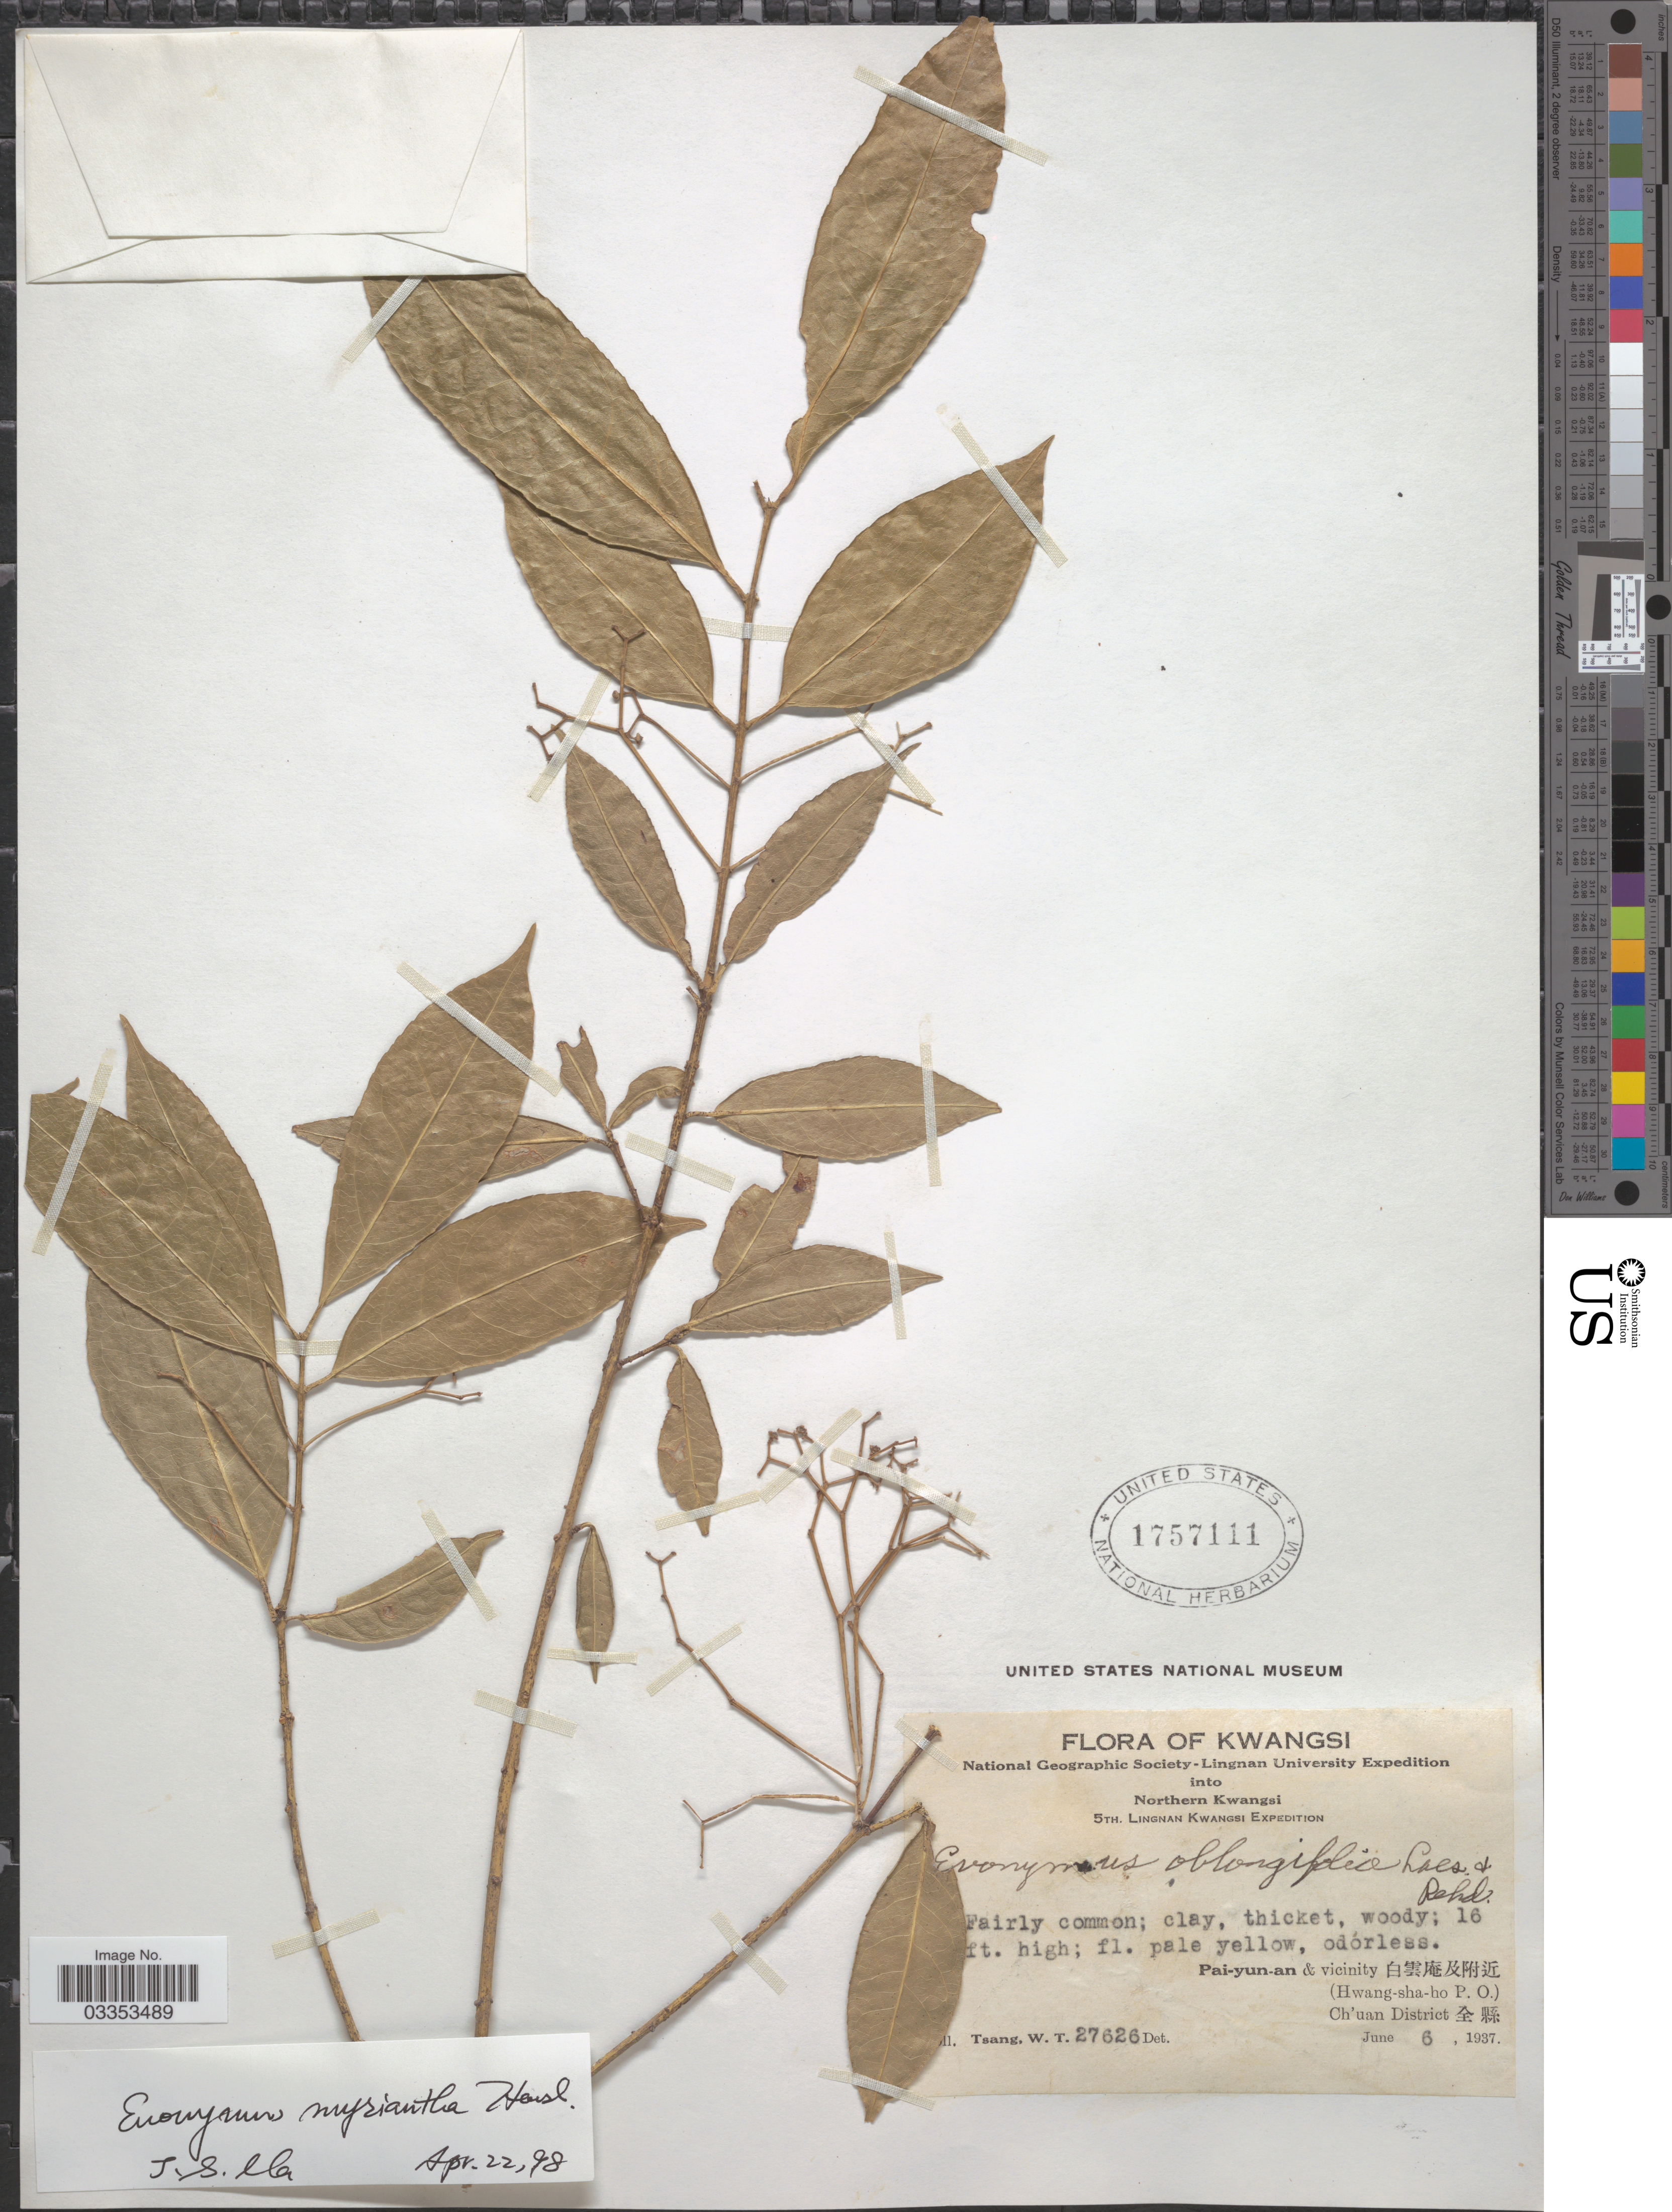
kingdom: Plantae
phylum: Tracheophyta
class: Magnoliopsida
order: Celastrales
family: Celastraceae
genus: Euonymus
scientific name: Euonymus myrianthus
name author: Hemsl.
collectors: W. T. Tsang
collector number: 27626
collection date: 1937-06-06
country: China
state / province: Guangxi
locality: Kwangsi.Northern Kwangsi. Pai-yun-an & vicinity (Hwang-sha-ho P.O.) Ch'uan District .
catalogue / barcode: US 1757111